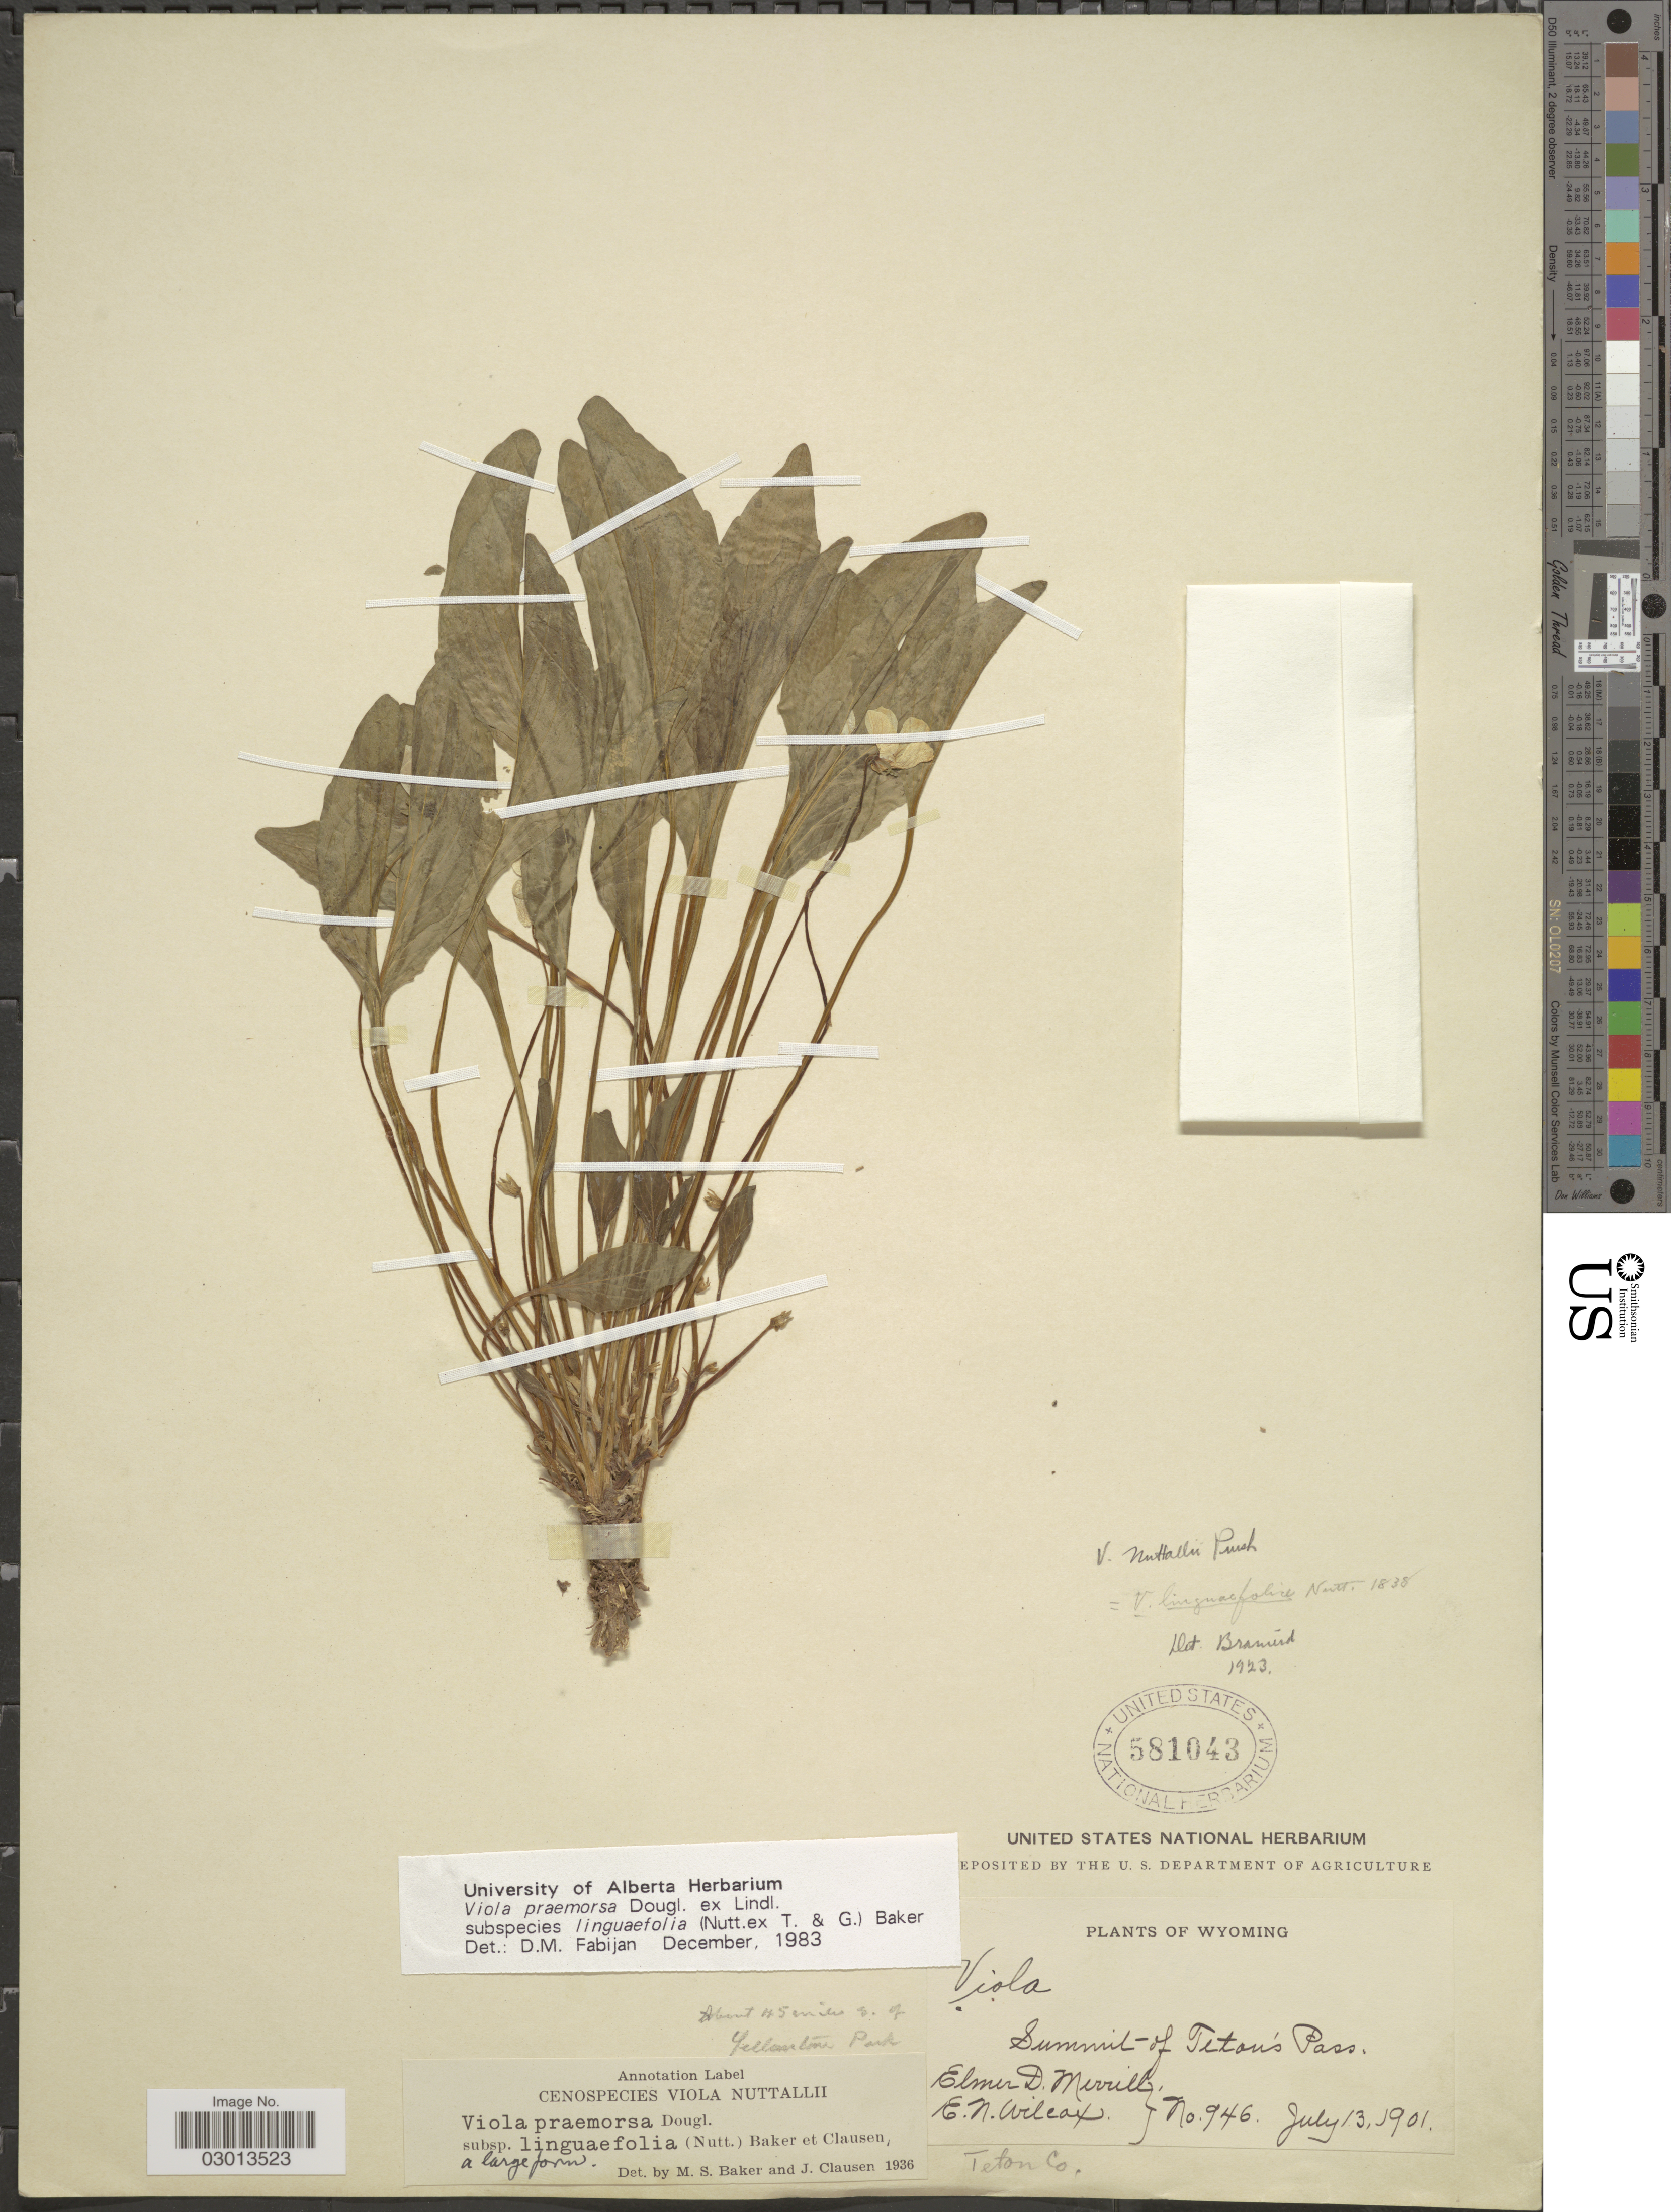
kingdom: Plantae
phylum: Tracheophyta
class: Magnoliopsida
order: Malpighiales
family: Violaceae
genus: Viola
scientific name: Viola praemorsa subsp. linguifolia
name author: (Nutt.) M.S. Baker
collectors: E. D. Merrill & E. Wilcox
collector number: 946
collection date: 1901-07-13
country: United States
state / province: Wyoming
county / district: Teton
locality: Summit of Teton's Pass, Teton Co. About 11.5 miles S. of Yellowstone Park.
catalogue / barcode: US 581043